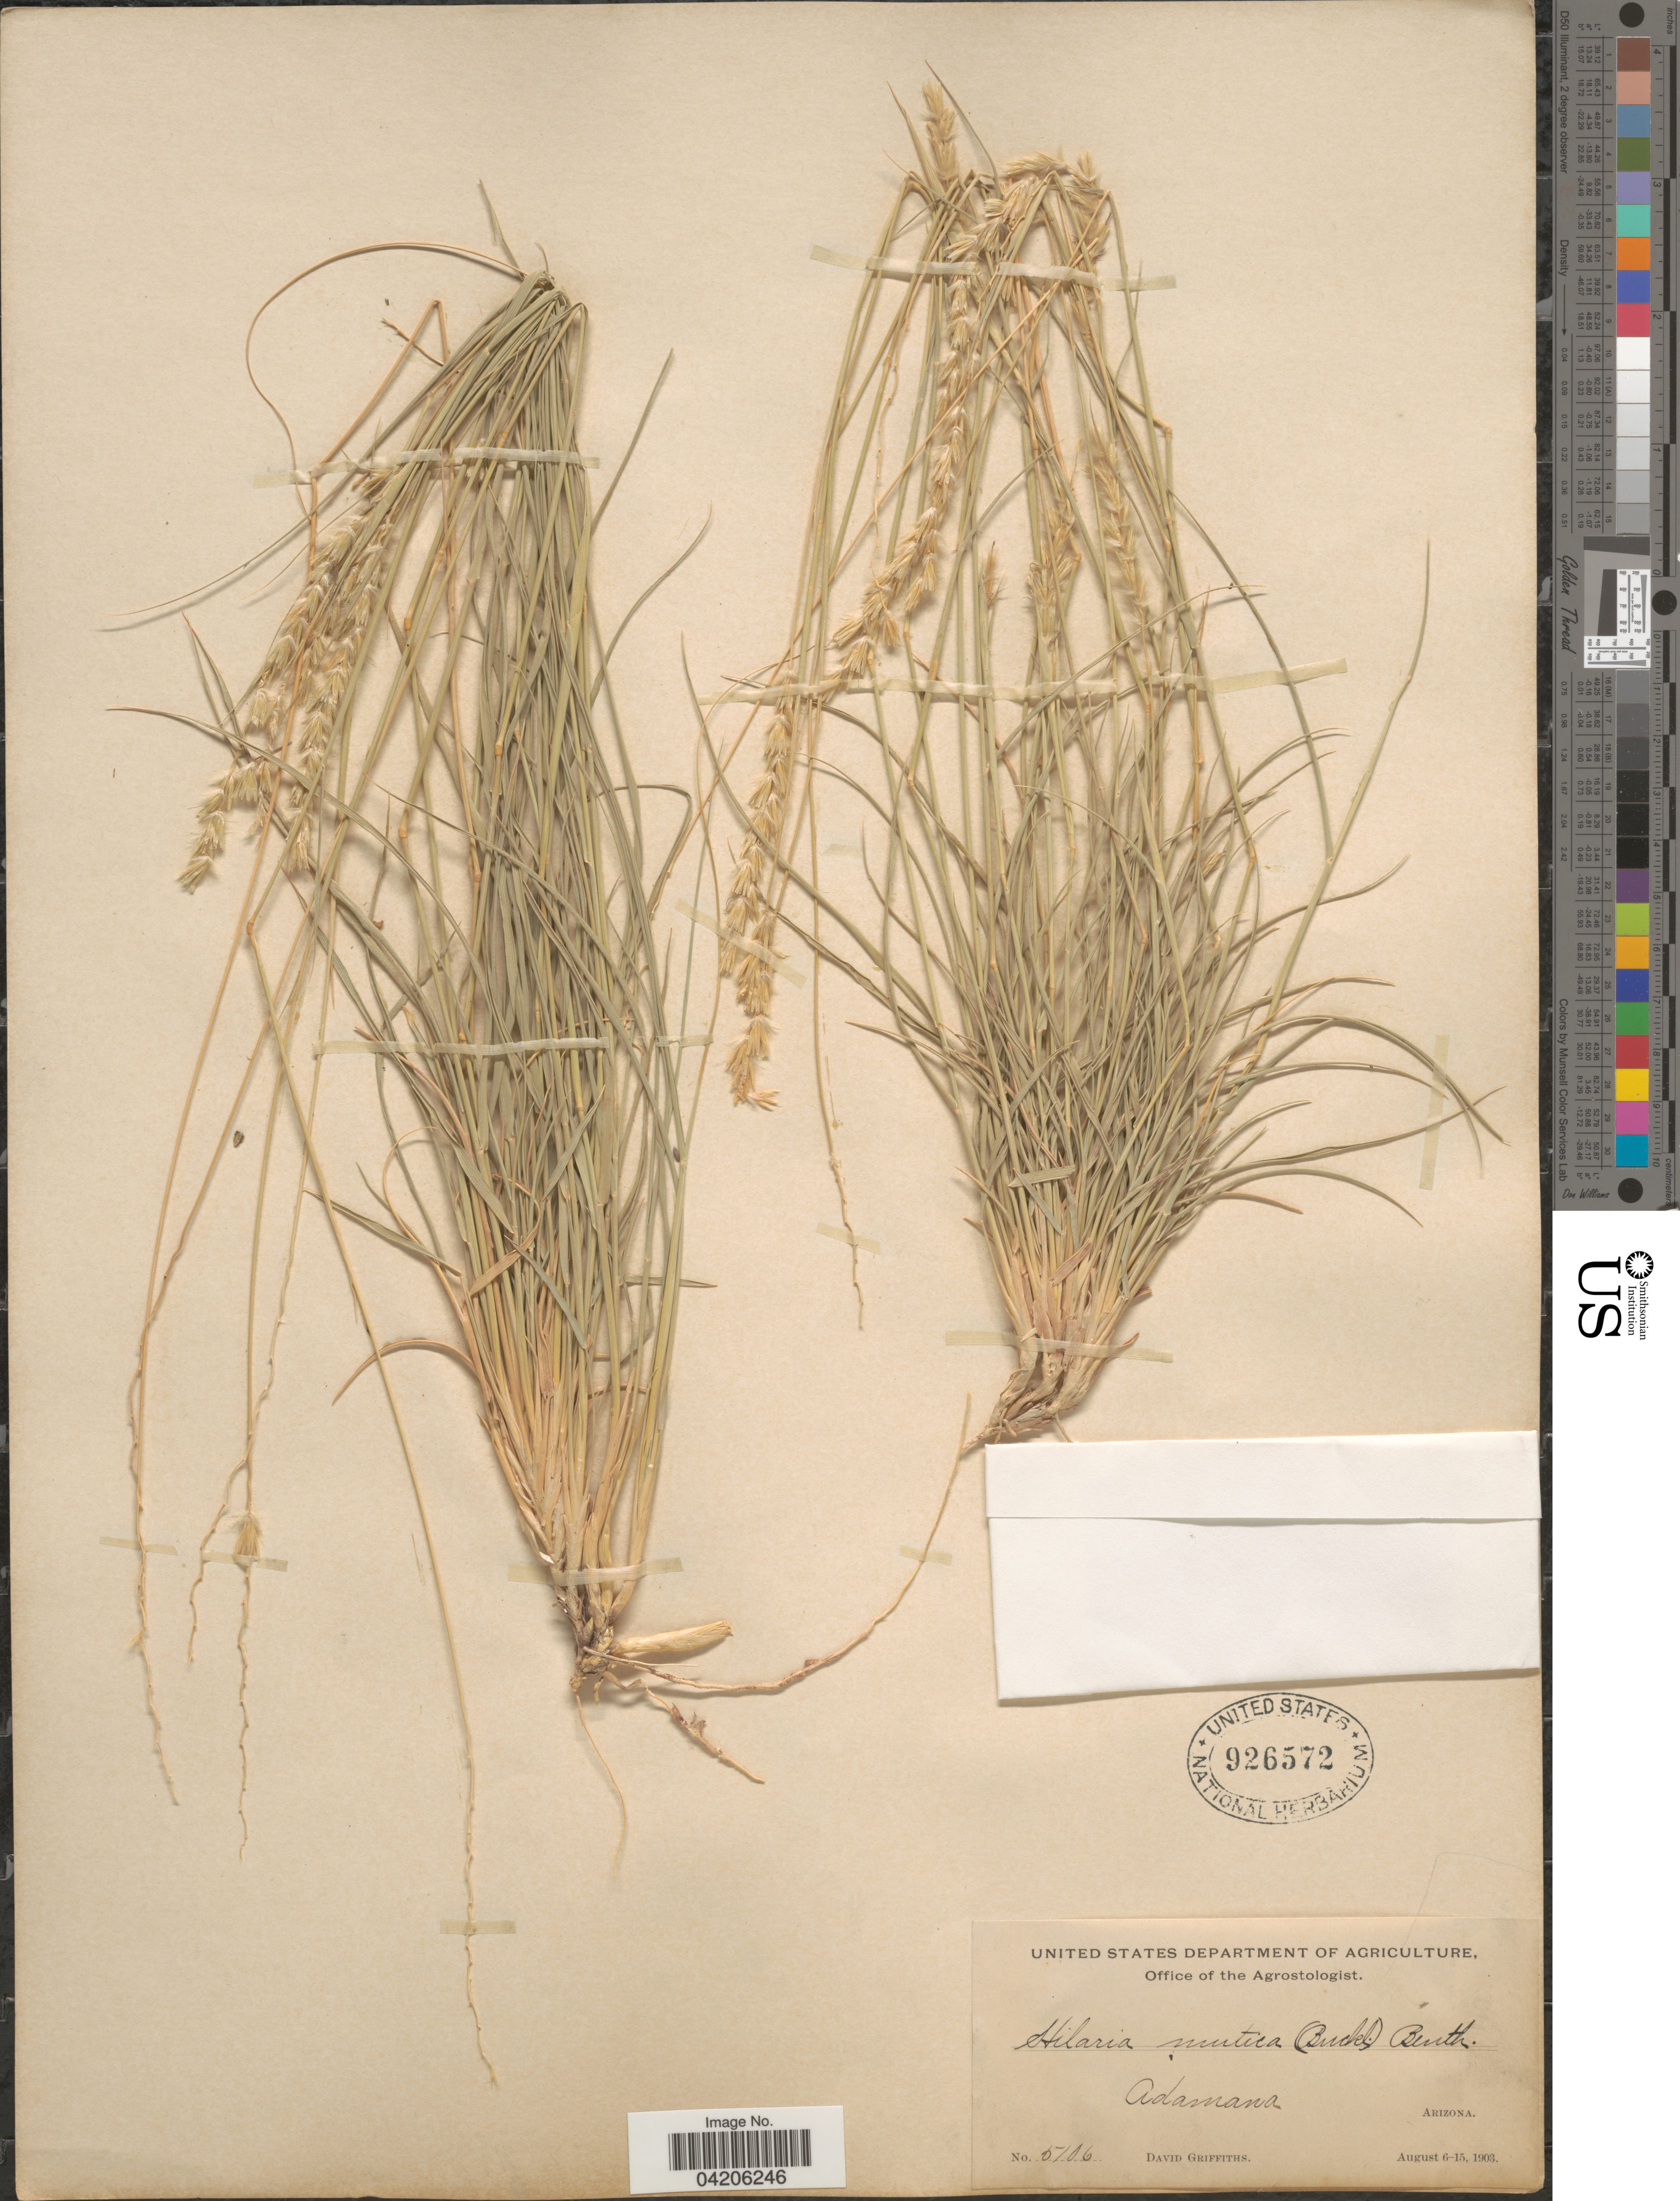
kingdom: Plantae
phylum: Tracheophyta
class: Liliopsida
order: Poales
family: Poaceae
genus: Hilaria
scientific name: Hilaria mutica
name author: (Buckley) Benth.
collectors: D. Griffiths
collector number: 5106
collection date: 1903-08-06/1903-08-15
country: United States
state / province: Arizona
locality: Adamana.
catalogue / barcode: US 926572